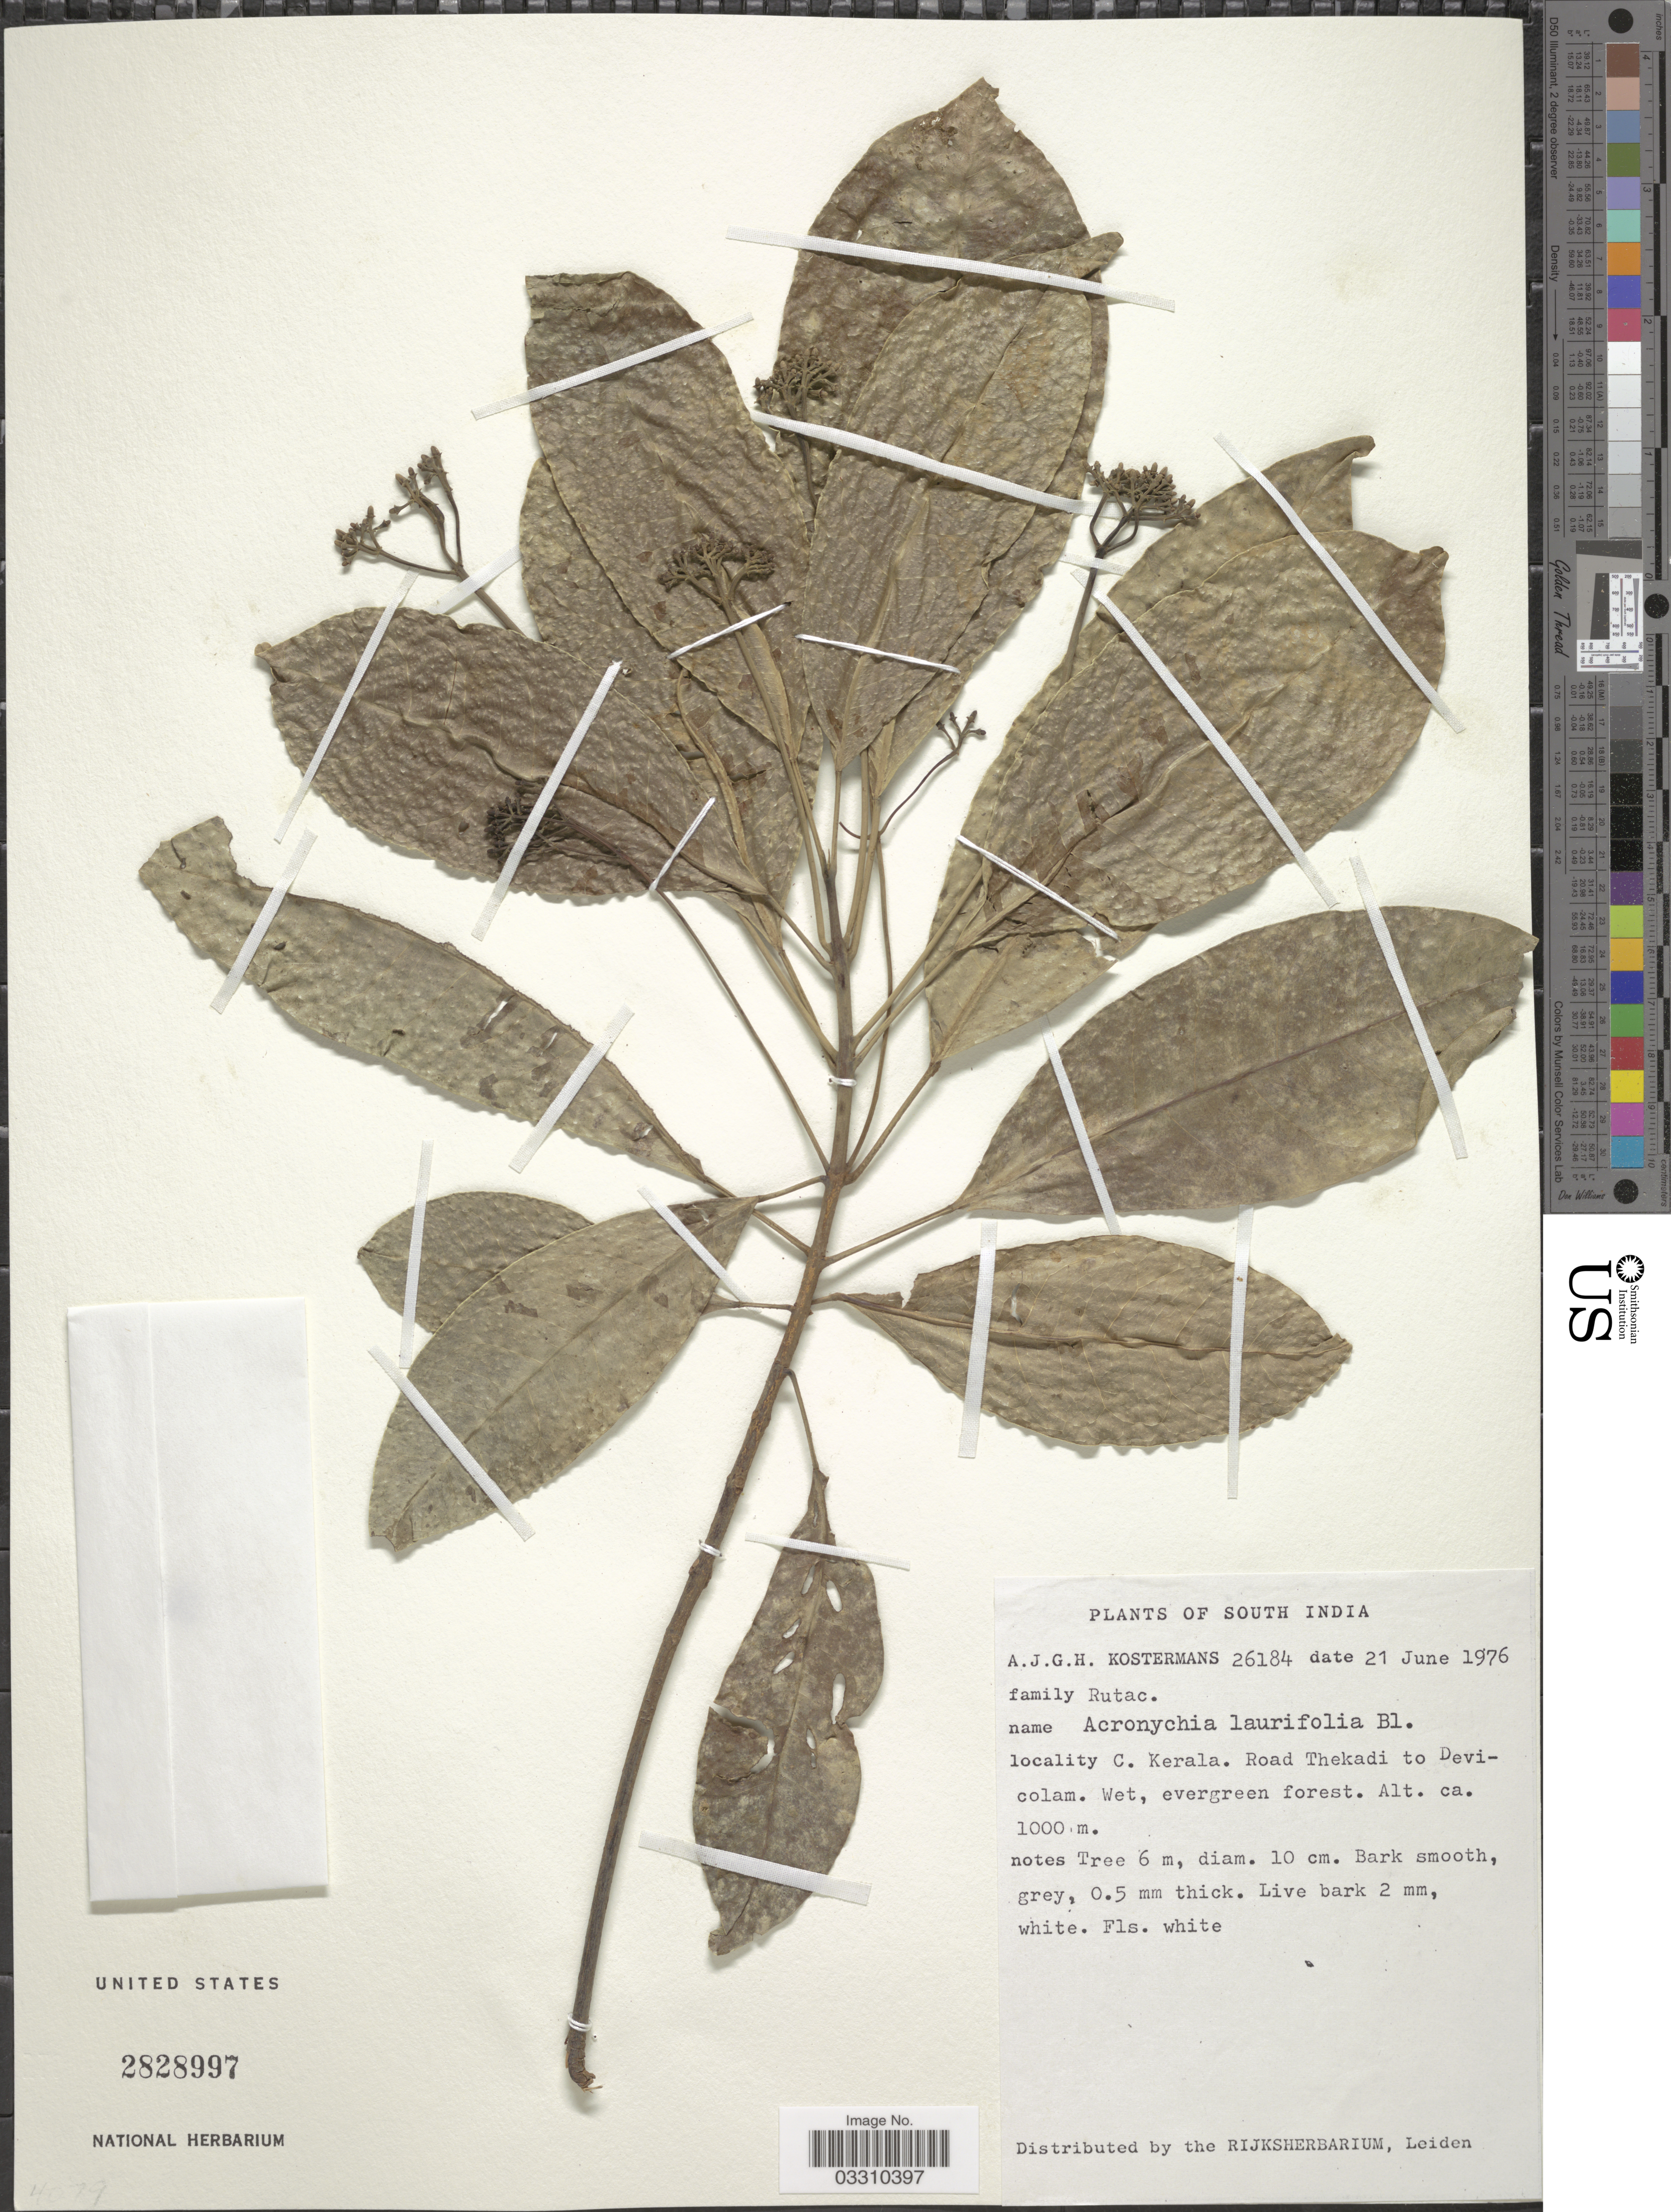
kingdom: Plantae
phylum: Tracheophyta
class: Magnoliopsida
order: Sapindales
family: Rutaceae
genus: Acronychia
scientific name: Acronychia pedunculata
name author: (L.) Miq.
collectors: A. J. G. Kostermans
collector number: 26184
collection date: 1976-06-21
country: India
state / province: Kerala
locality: South India, C. Kerala. Road Thekadi to Devicolam.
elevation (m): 1000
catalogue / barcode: US 2828997